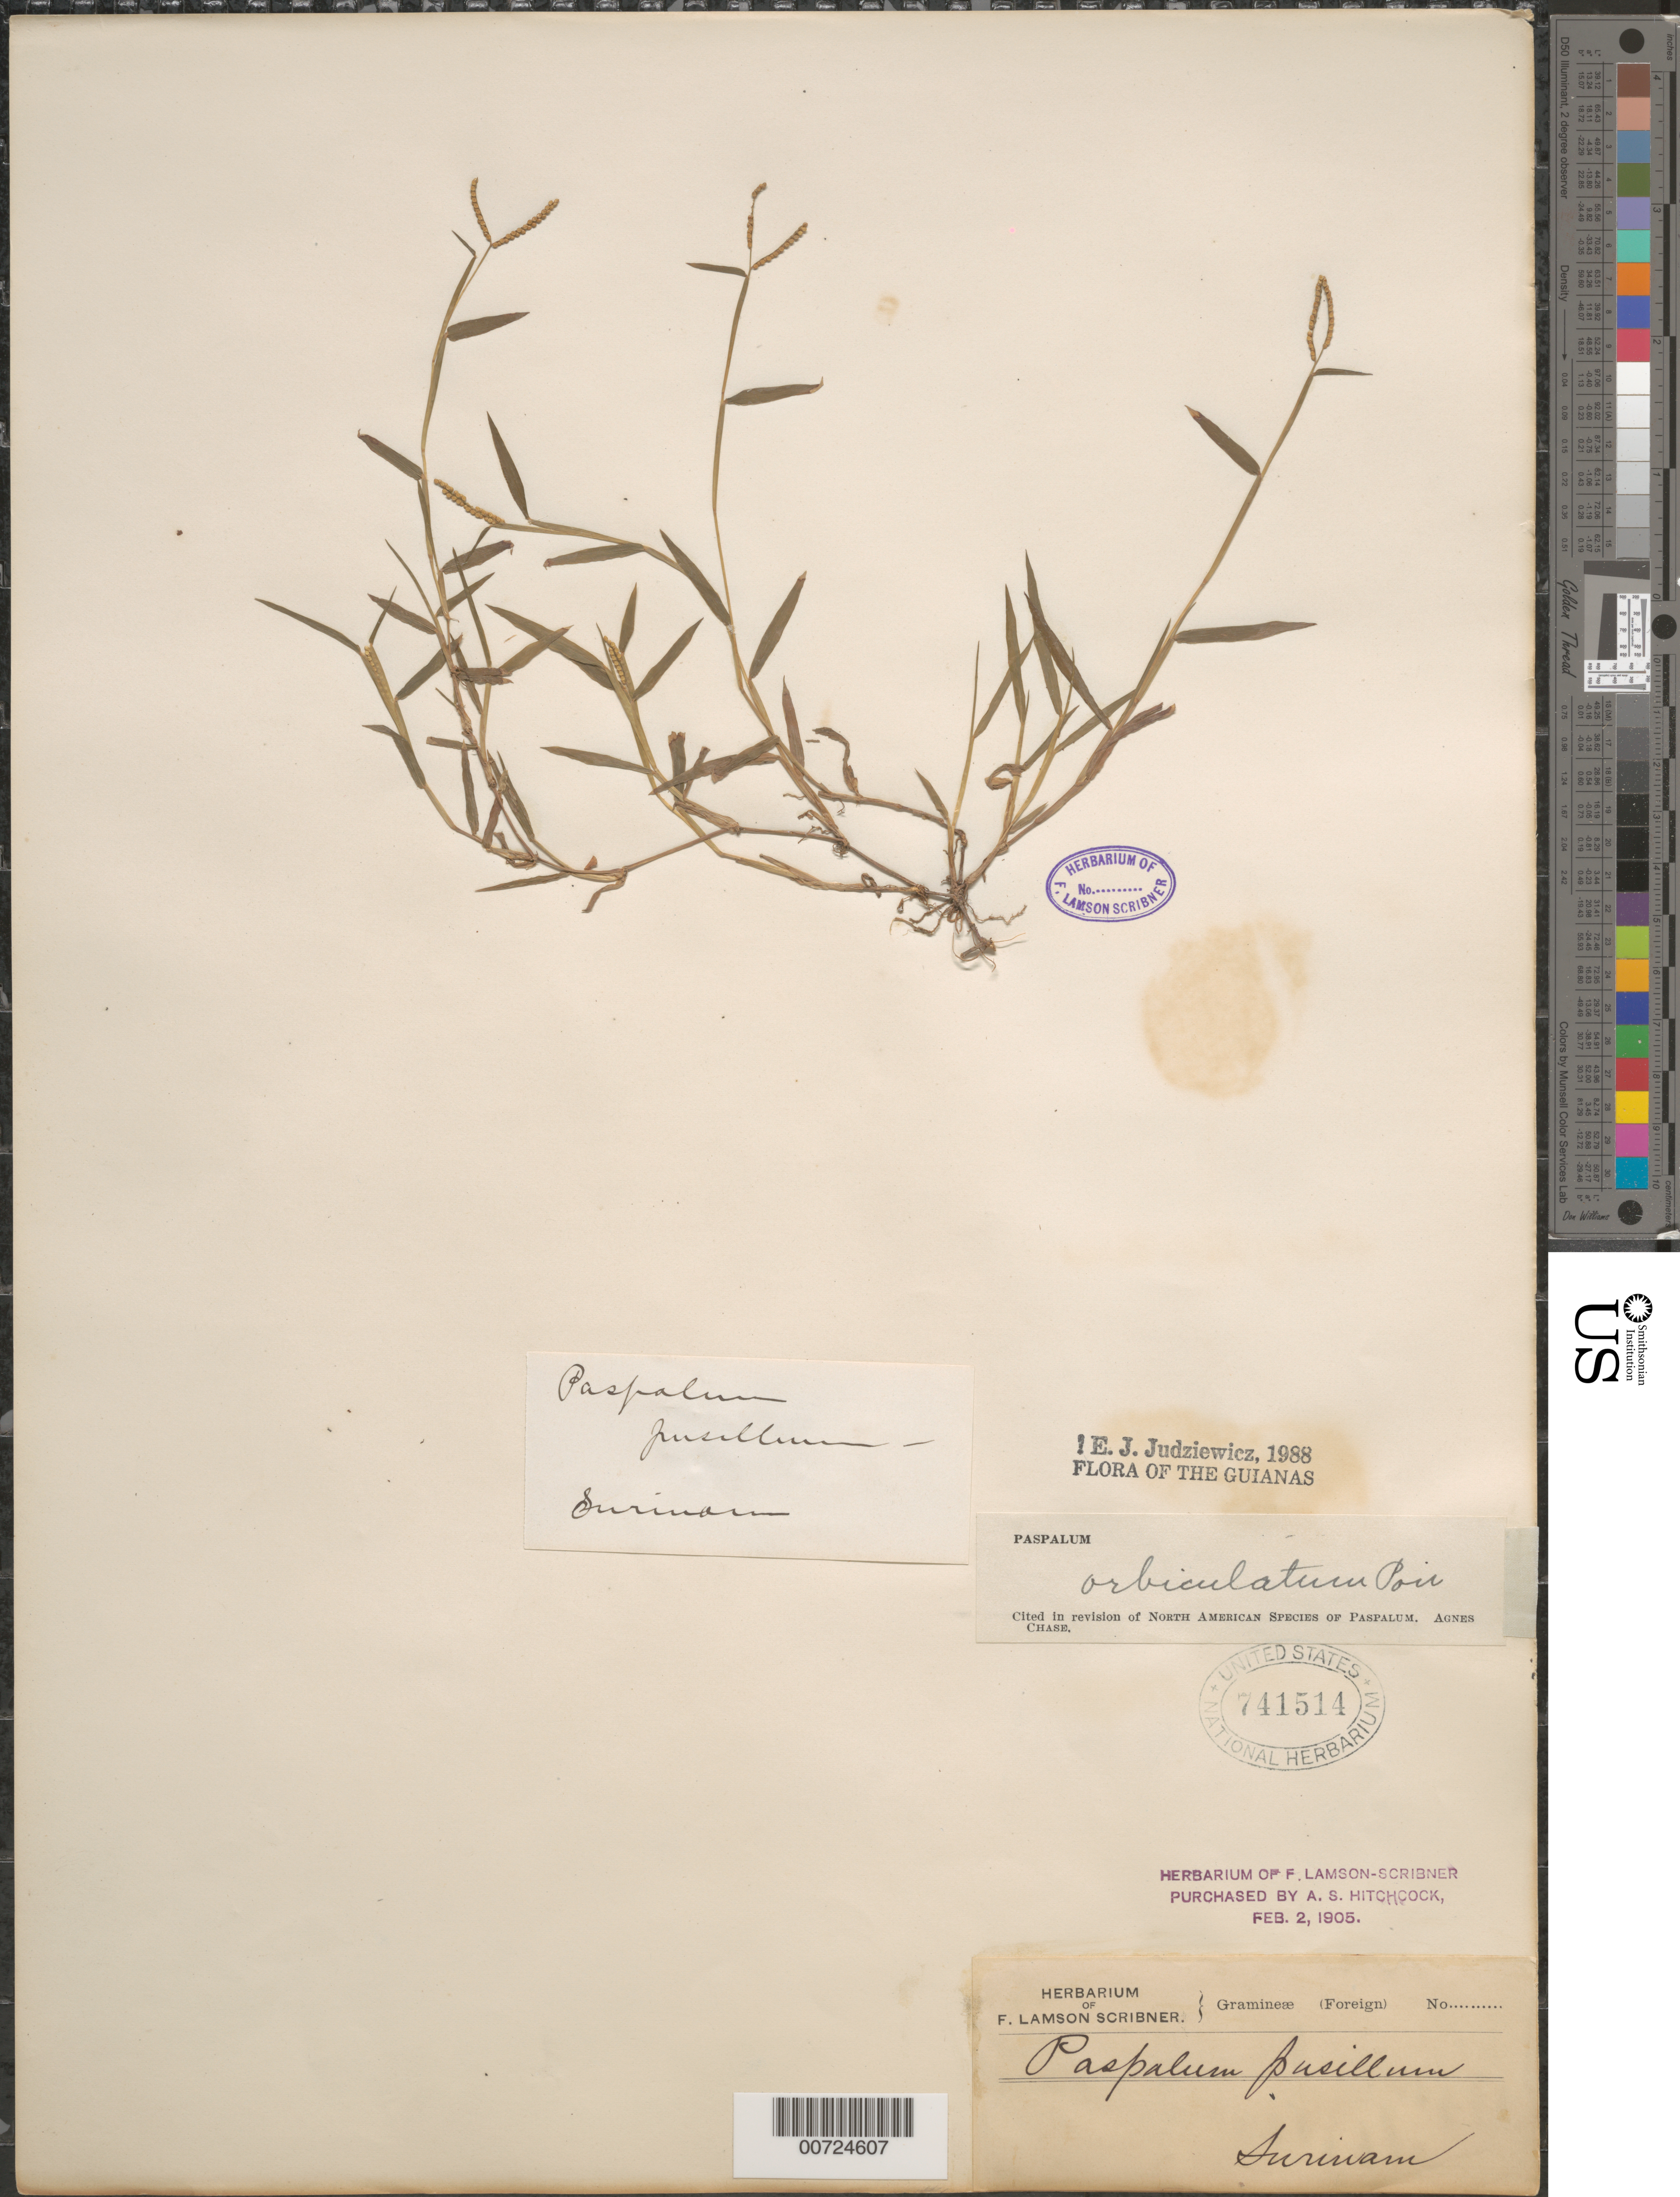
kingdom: Plantae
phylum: Tracheophyta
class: Liliopsida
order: Poales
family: Poaceae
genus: Paspalum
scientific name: Paspalum orbiculatum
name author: Poir.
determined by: Judziewicz, E. J.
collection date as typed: s.d.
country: Suriname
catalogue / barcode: US 741514